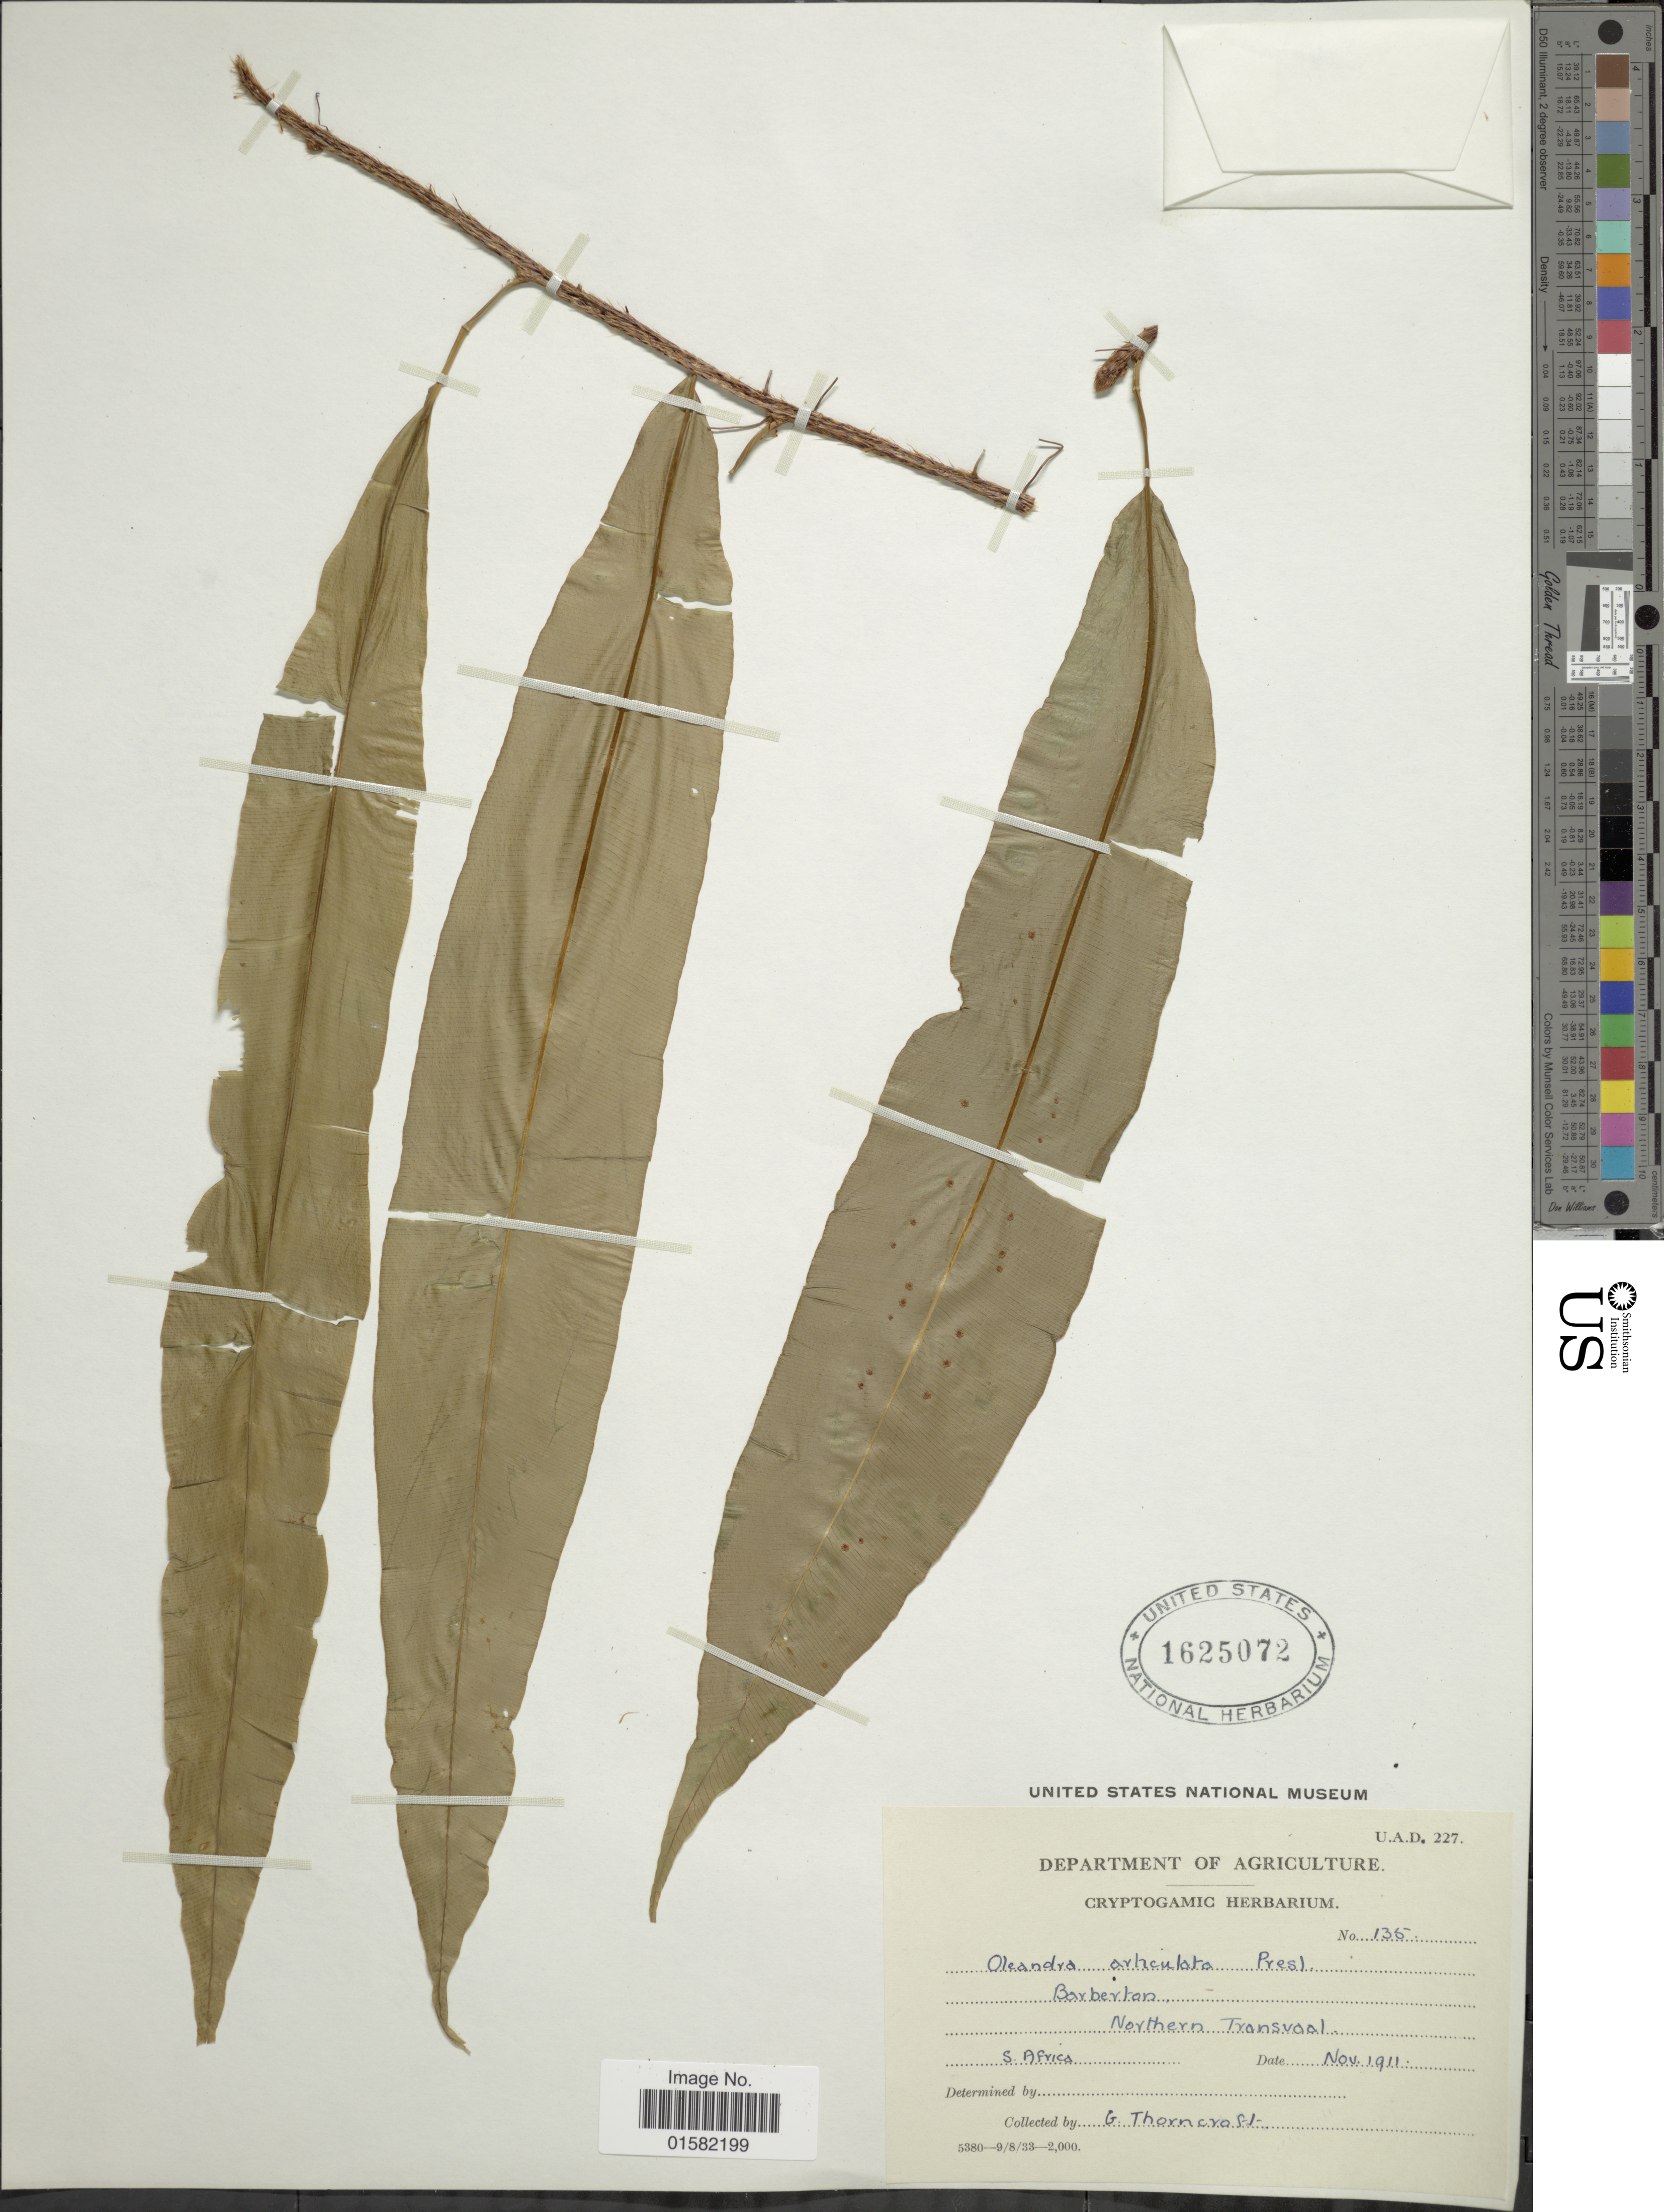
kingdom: Plantae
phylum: Tracheophyta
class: Polypodiopsida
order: Polypodiales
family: Oleandraceae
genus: Oleandra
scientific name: Oleandra articulata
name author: (Sw.) C. Presl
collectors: G. Thorncroft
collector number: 135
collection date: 1911-11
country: South Africa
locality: Barberton, Northern Transvaal, S. Africa.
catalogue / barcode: US 1625072